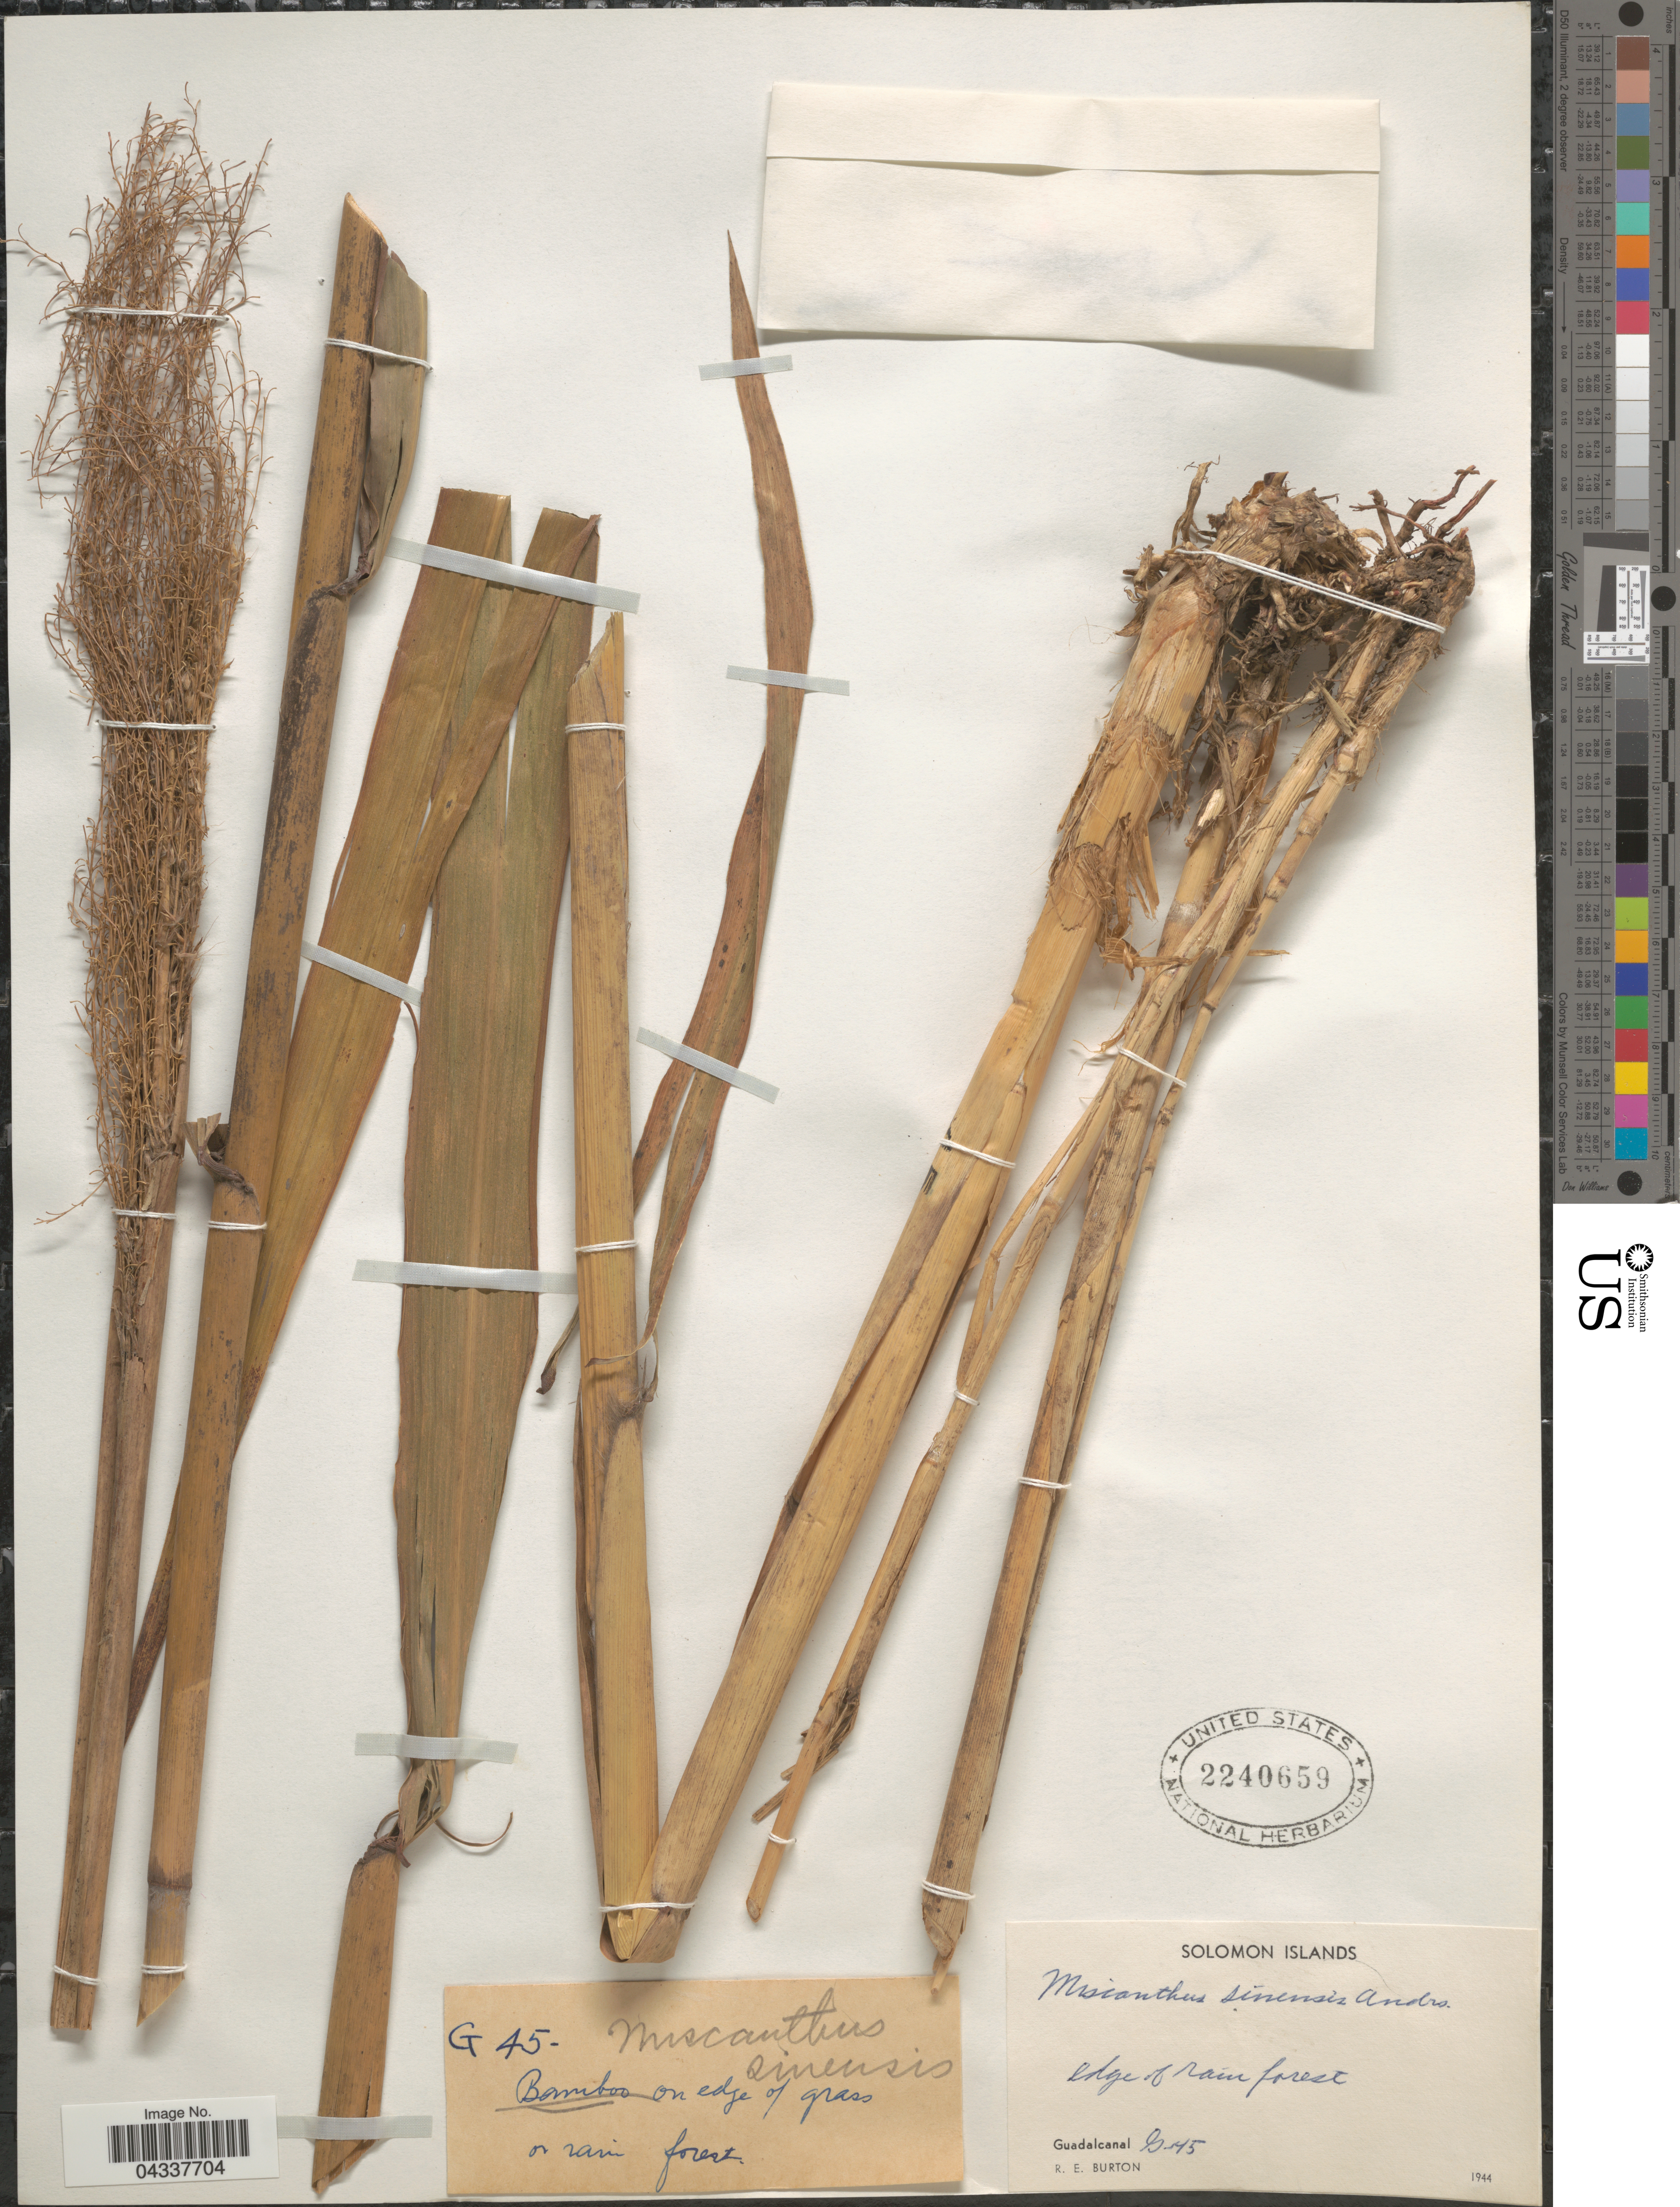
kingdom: Plantae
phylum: Tracheophyta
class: Liliopsida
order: Poales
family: Poaceae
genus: Miscanthus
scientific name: Miscanthus sinensis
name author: Andersson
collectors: R. Burton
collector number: G-45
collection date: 1944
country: Solomon Islands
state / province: Solomon Islands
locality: Edge of rain forest. Guadalcanal.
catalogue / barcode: US 2240659